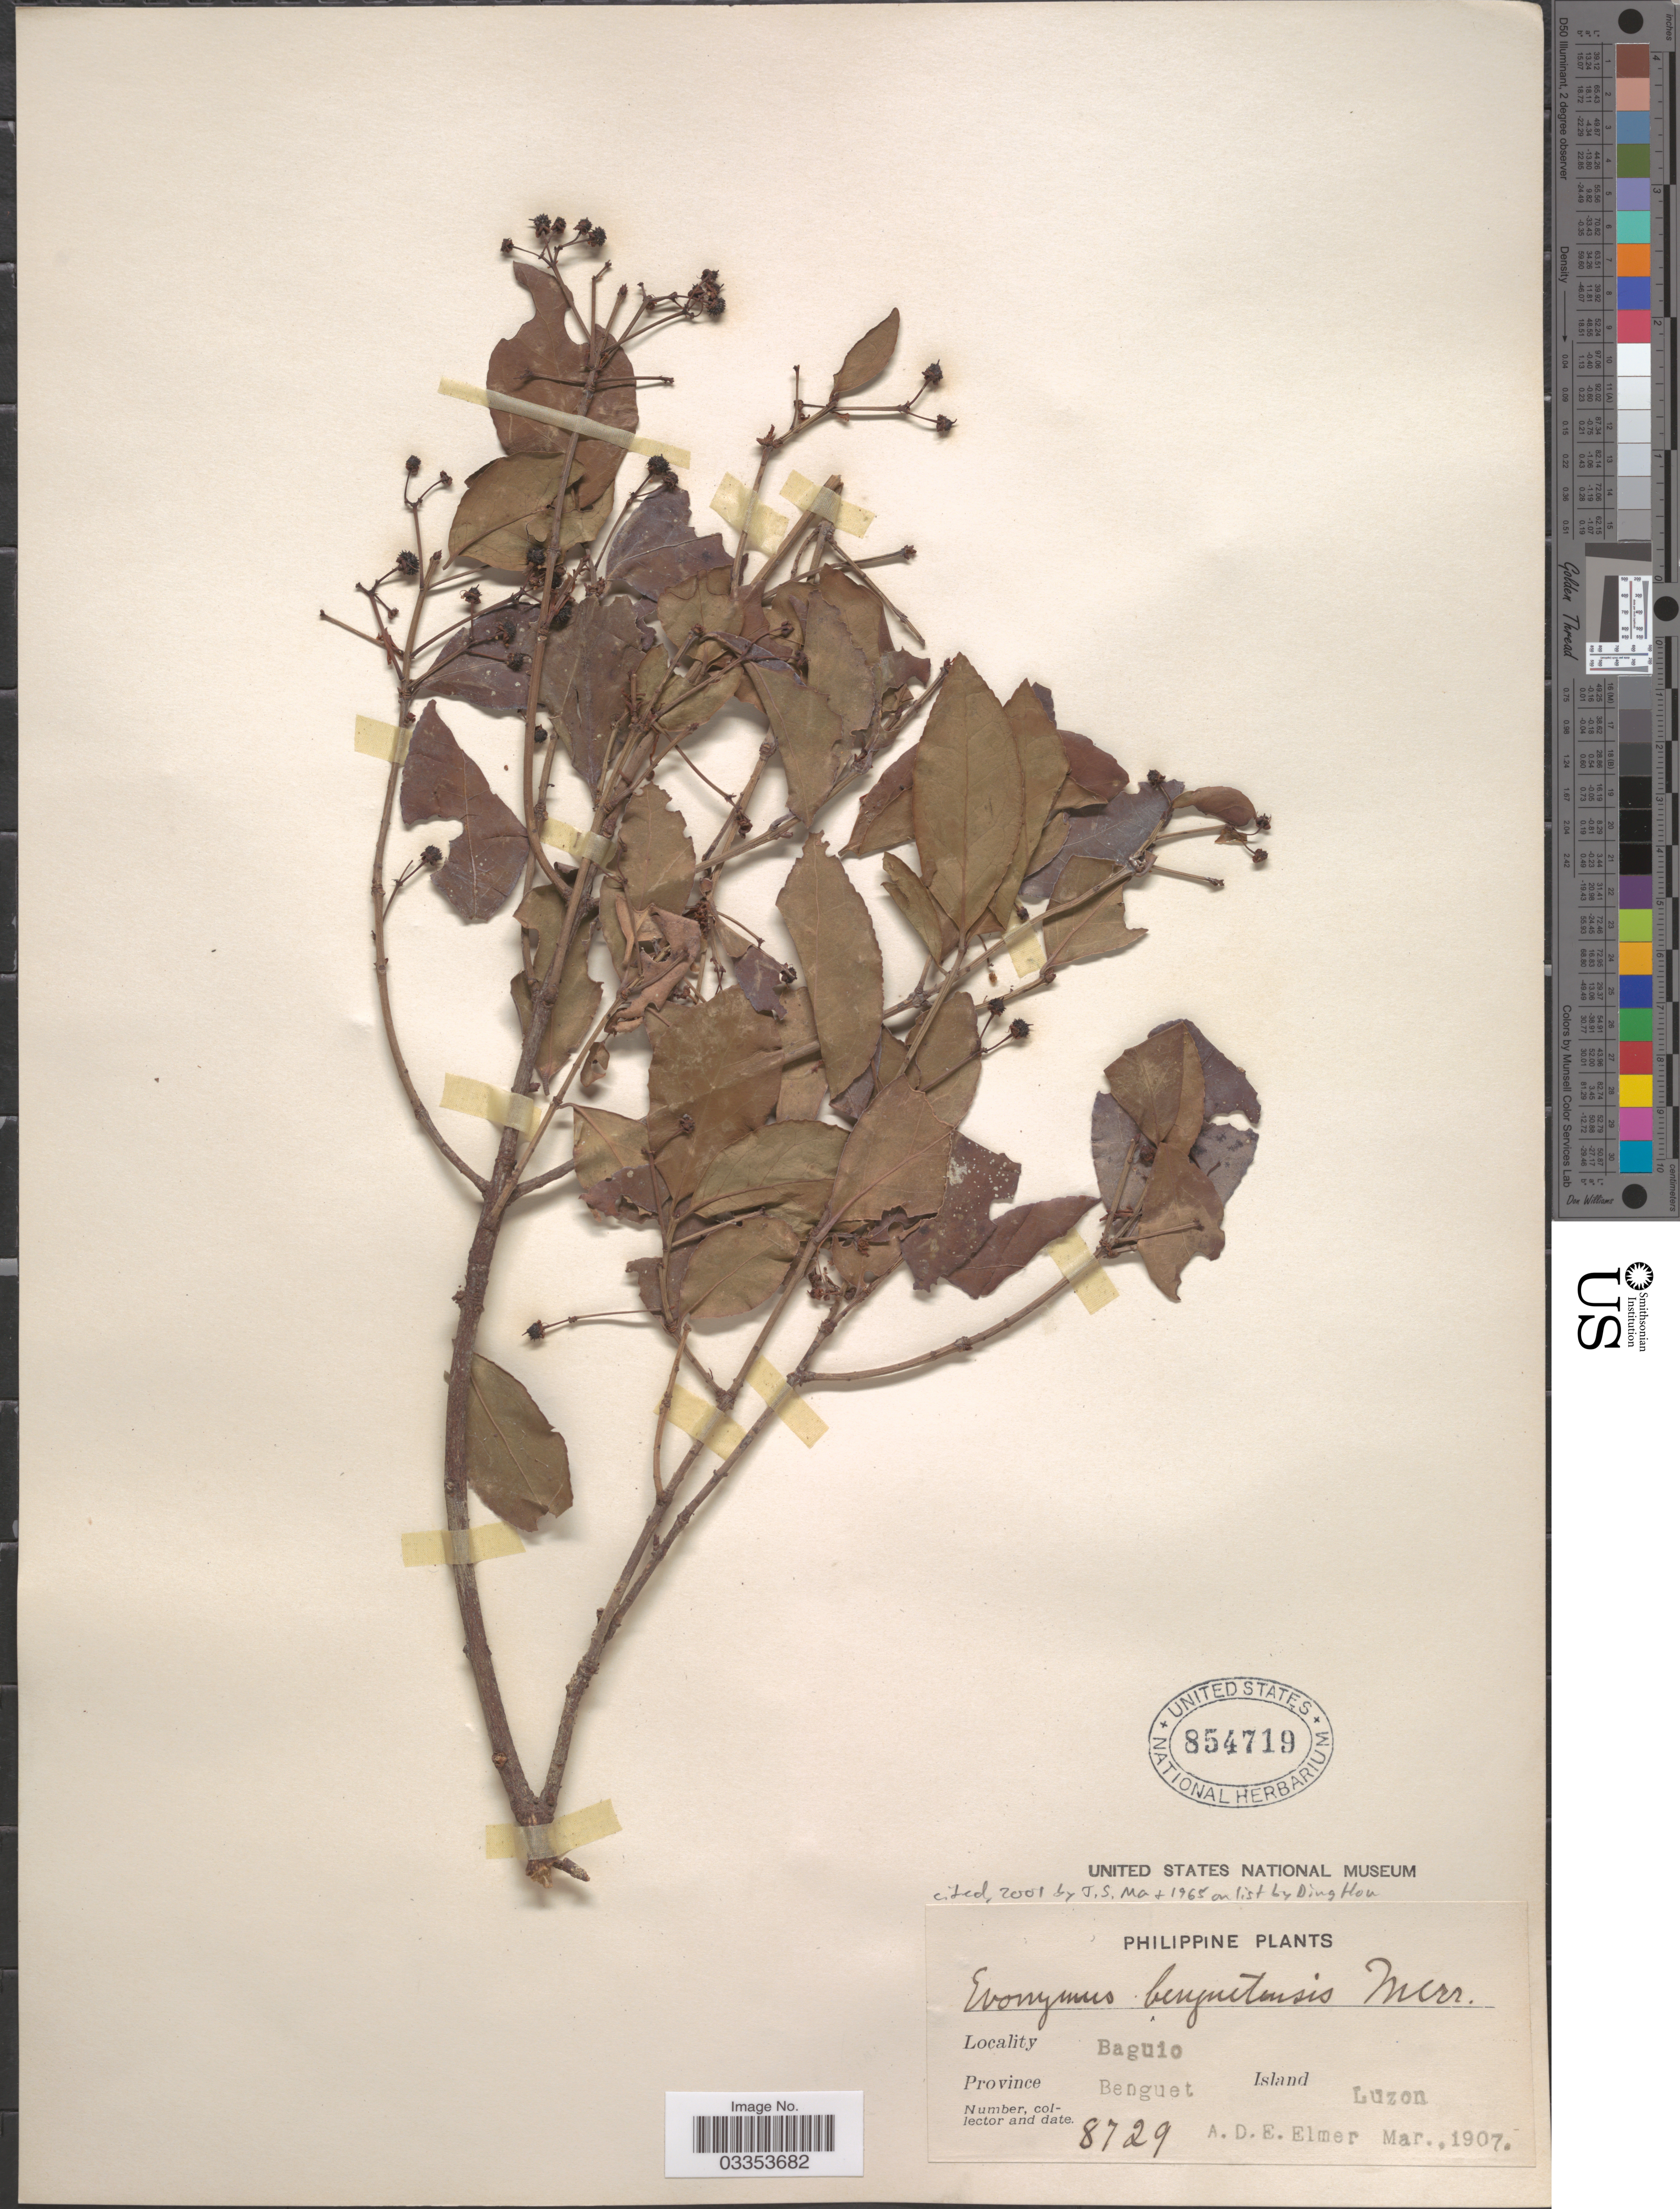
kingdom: Plantae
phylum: Tracheophyta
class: Magnoliopsida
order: Celastrales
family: Celastraceae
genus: Euonymus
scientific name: Euonymus benguetense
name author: Merr.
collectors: A. D. E. Elmer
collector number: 8729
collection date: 1907-03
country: Philippines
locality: Baguio. Province Benguet Island Luzon.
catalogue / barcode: US 854719